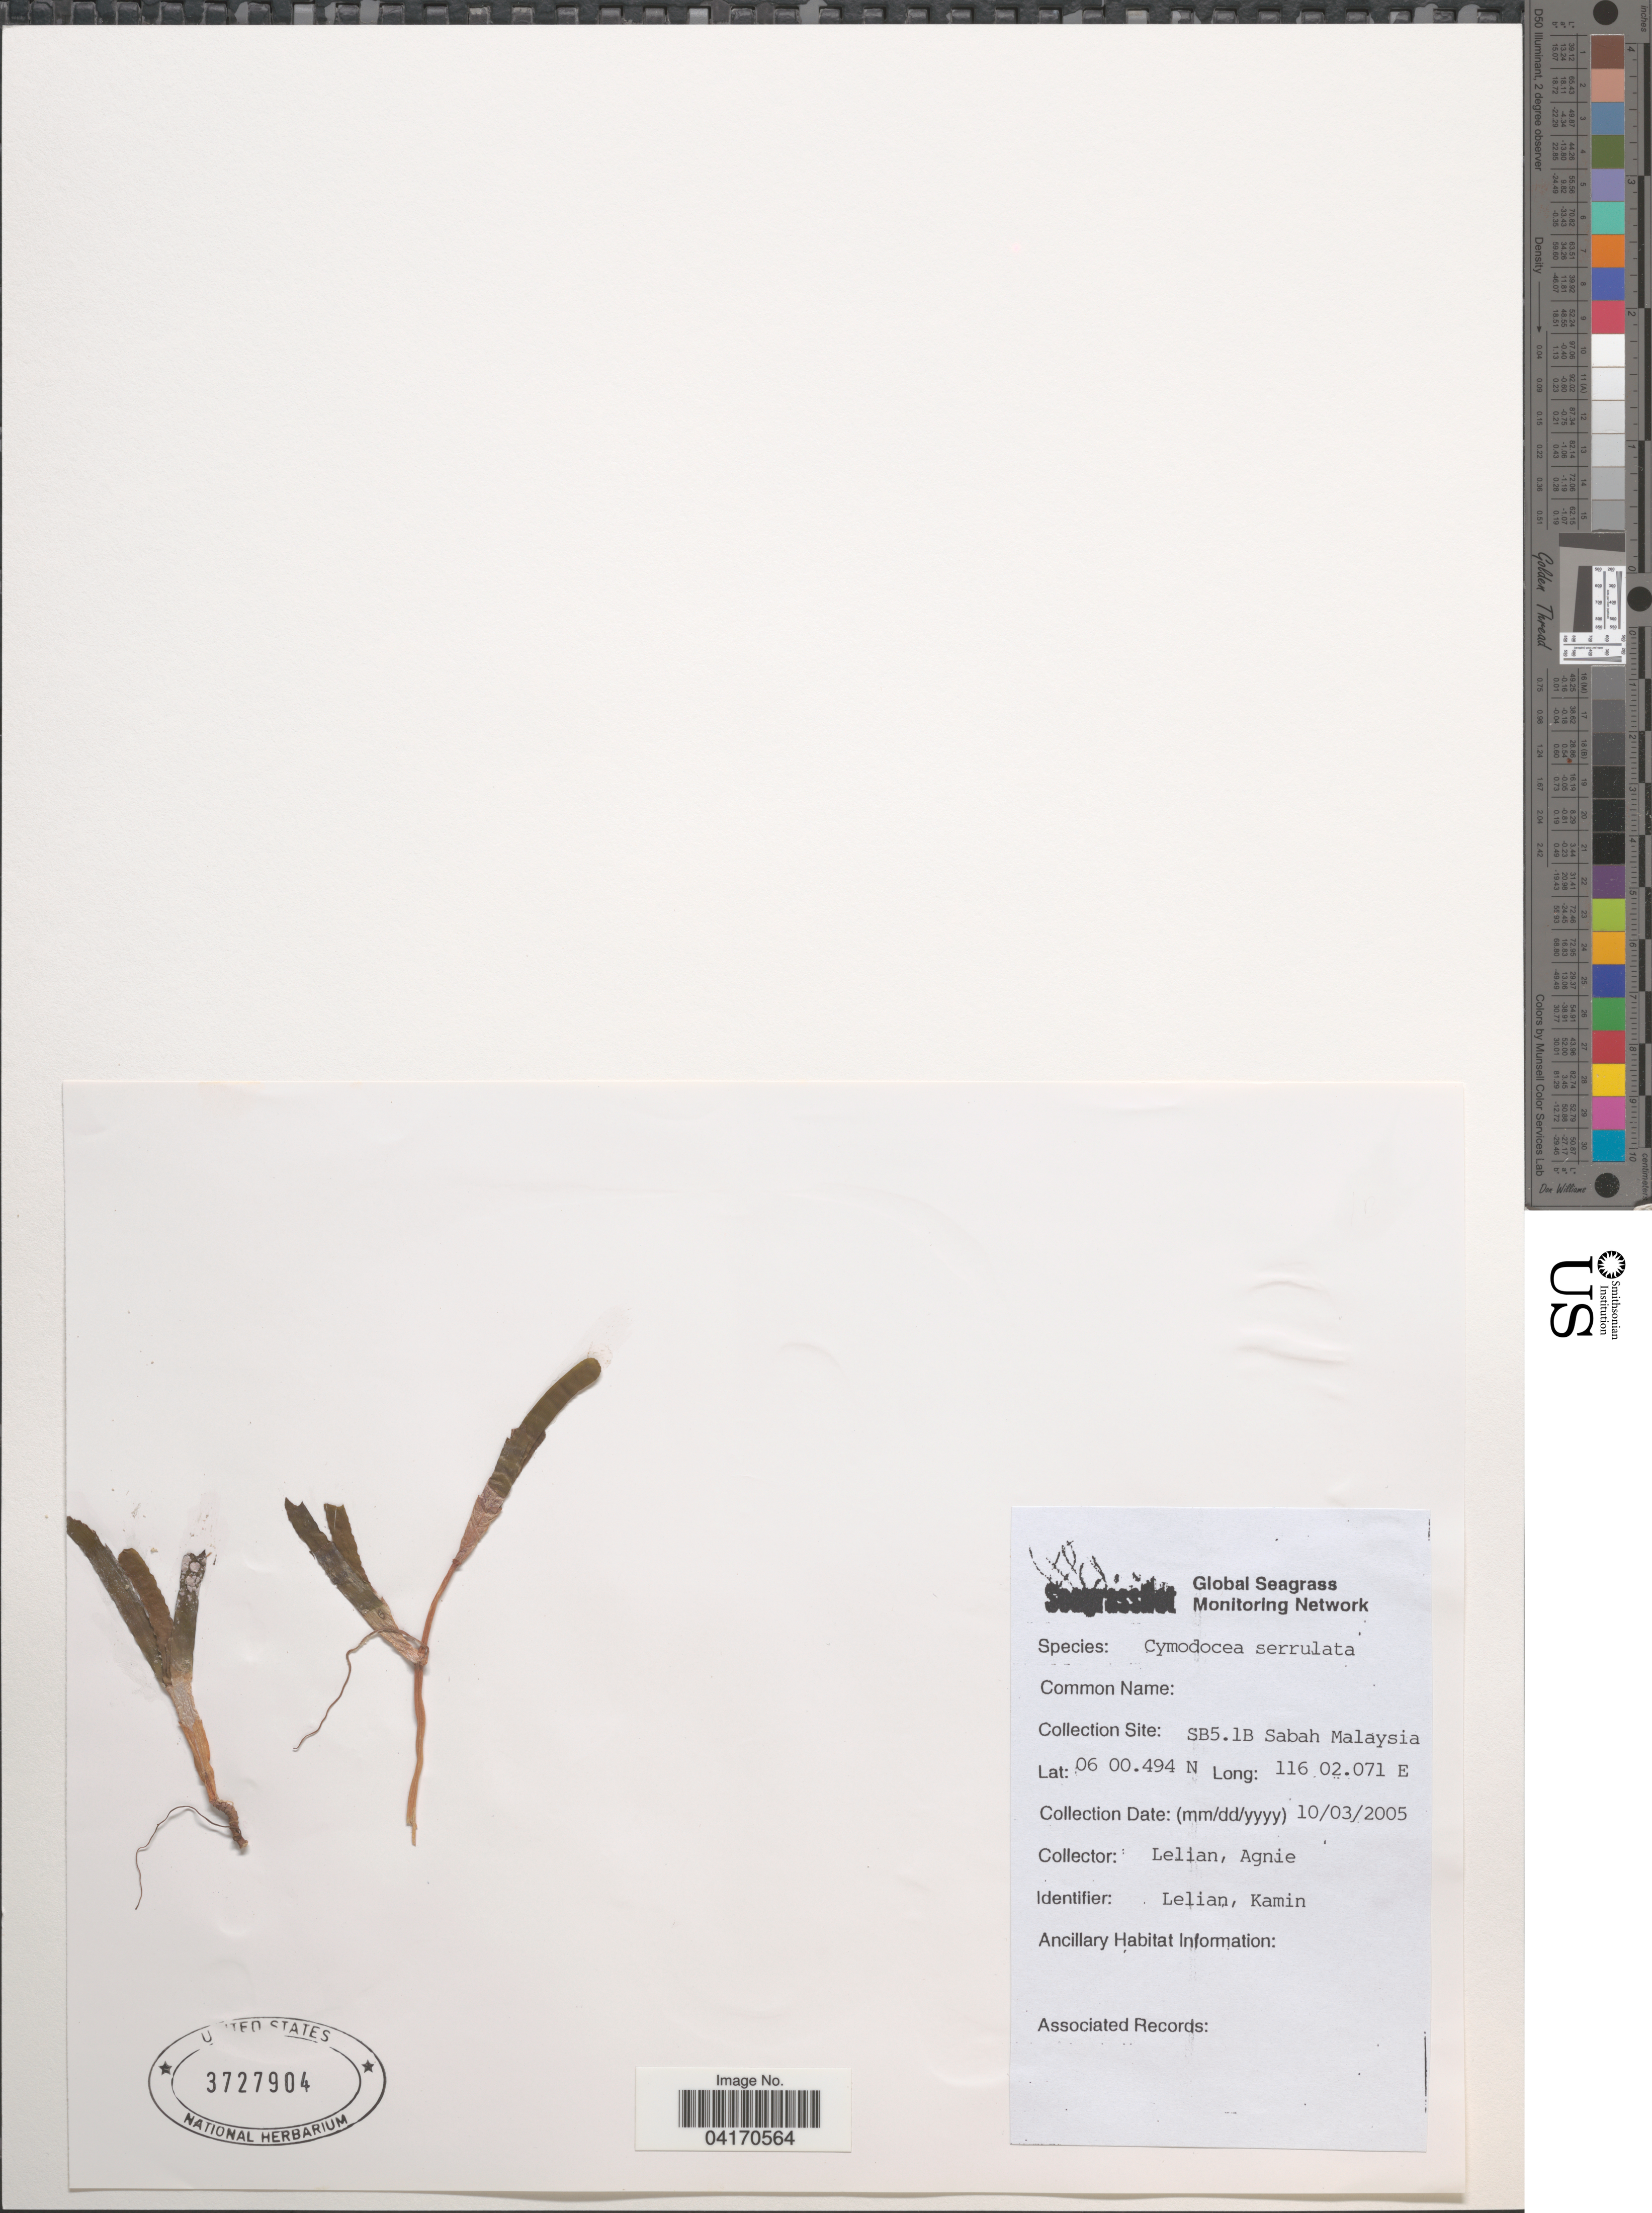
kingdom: Plantae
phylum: Tracheophyta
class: Liliopsida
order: Alismatales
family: Cymodoceaceae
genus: Cymodocea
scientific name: Cymodocea serrulata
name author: (R. Br.) Magnus & Ashers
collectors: Lelian & Agnie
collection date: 2005-03-10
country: Malaysia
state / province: Sabah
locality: Collection Site: SB5.1B.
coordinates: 06 00.494, 116 02.071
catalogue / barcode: US 3727904